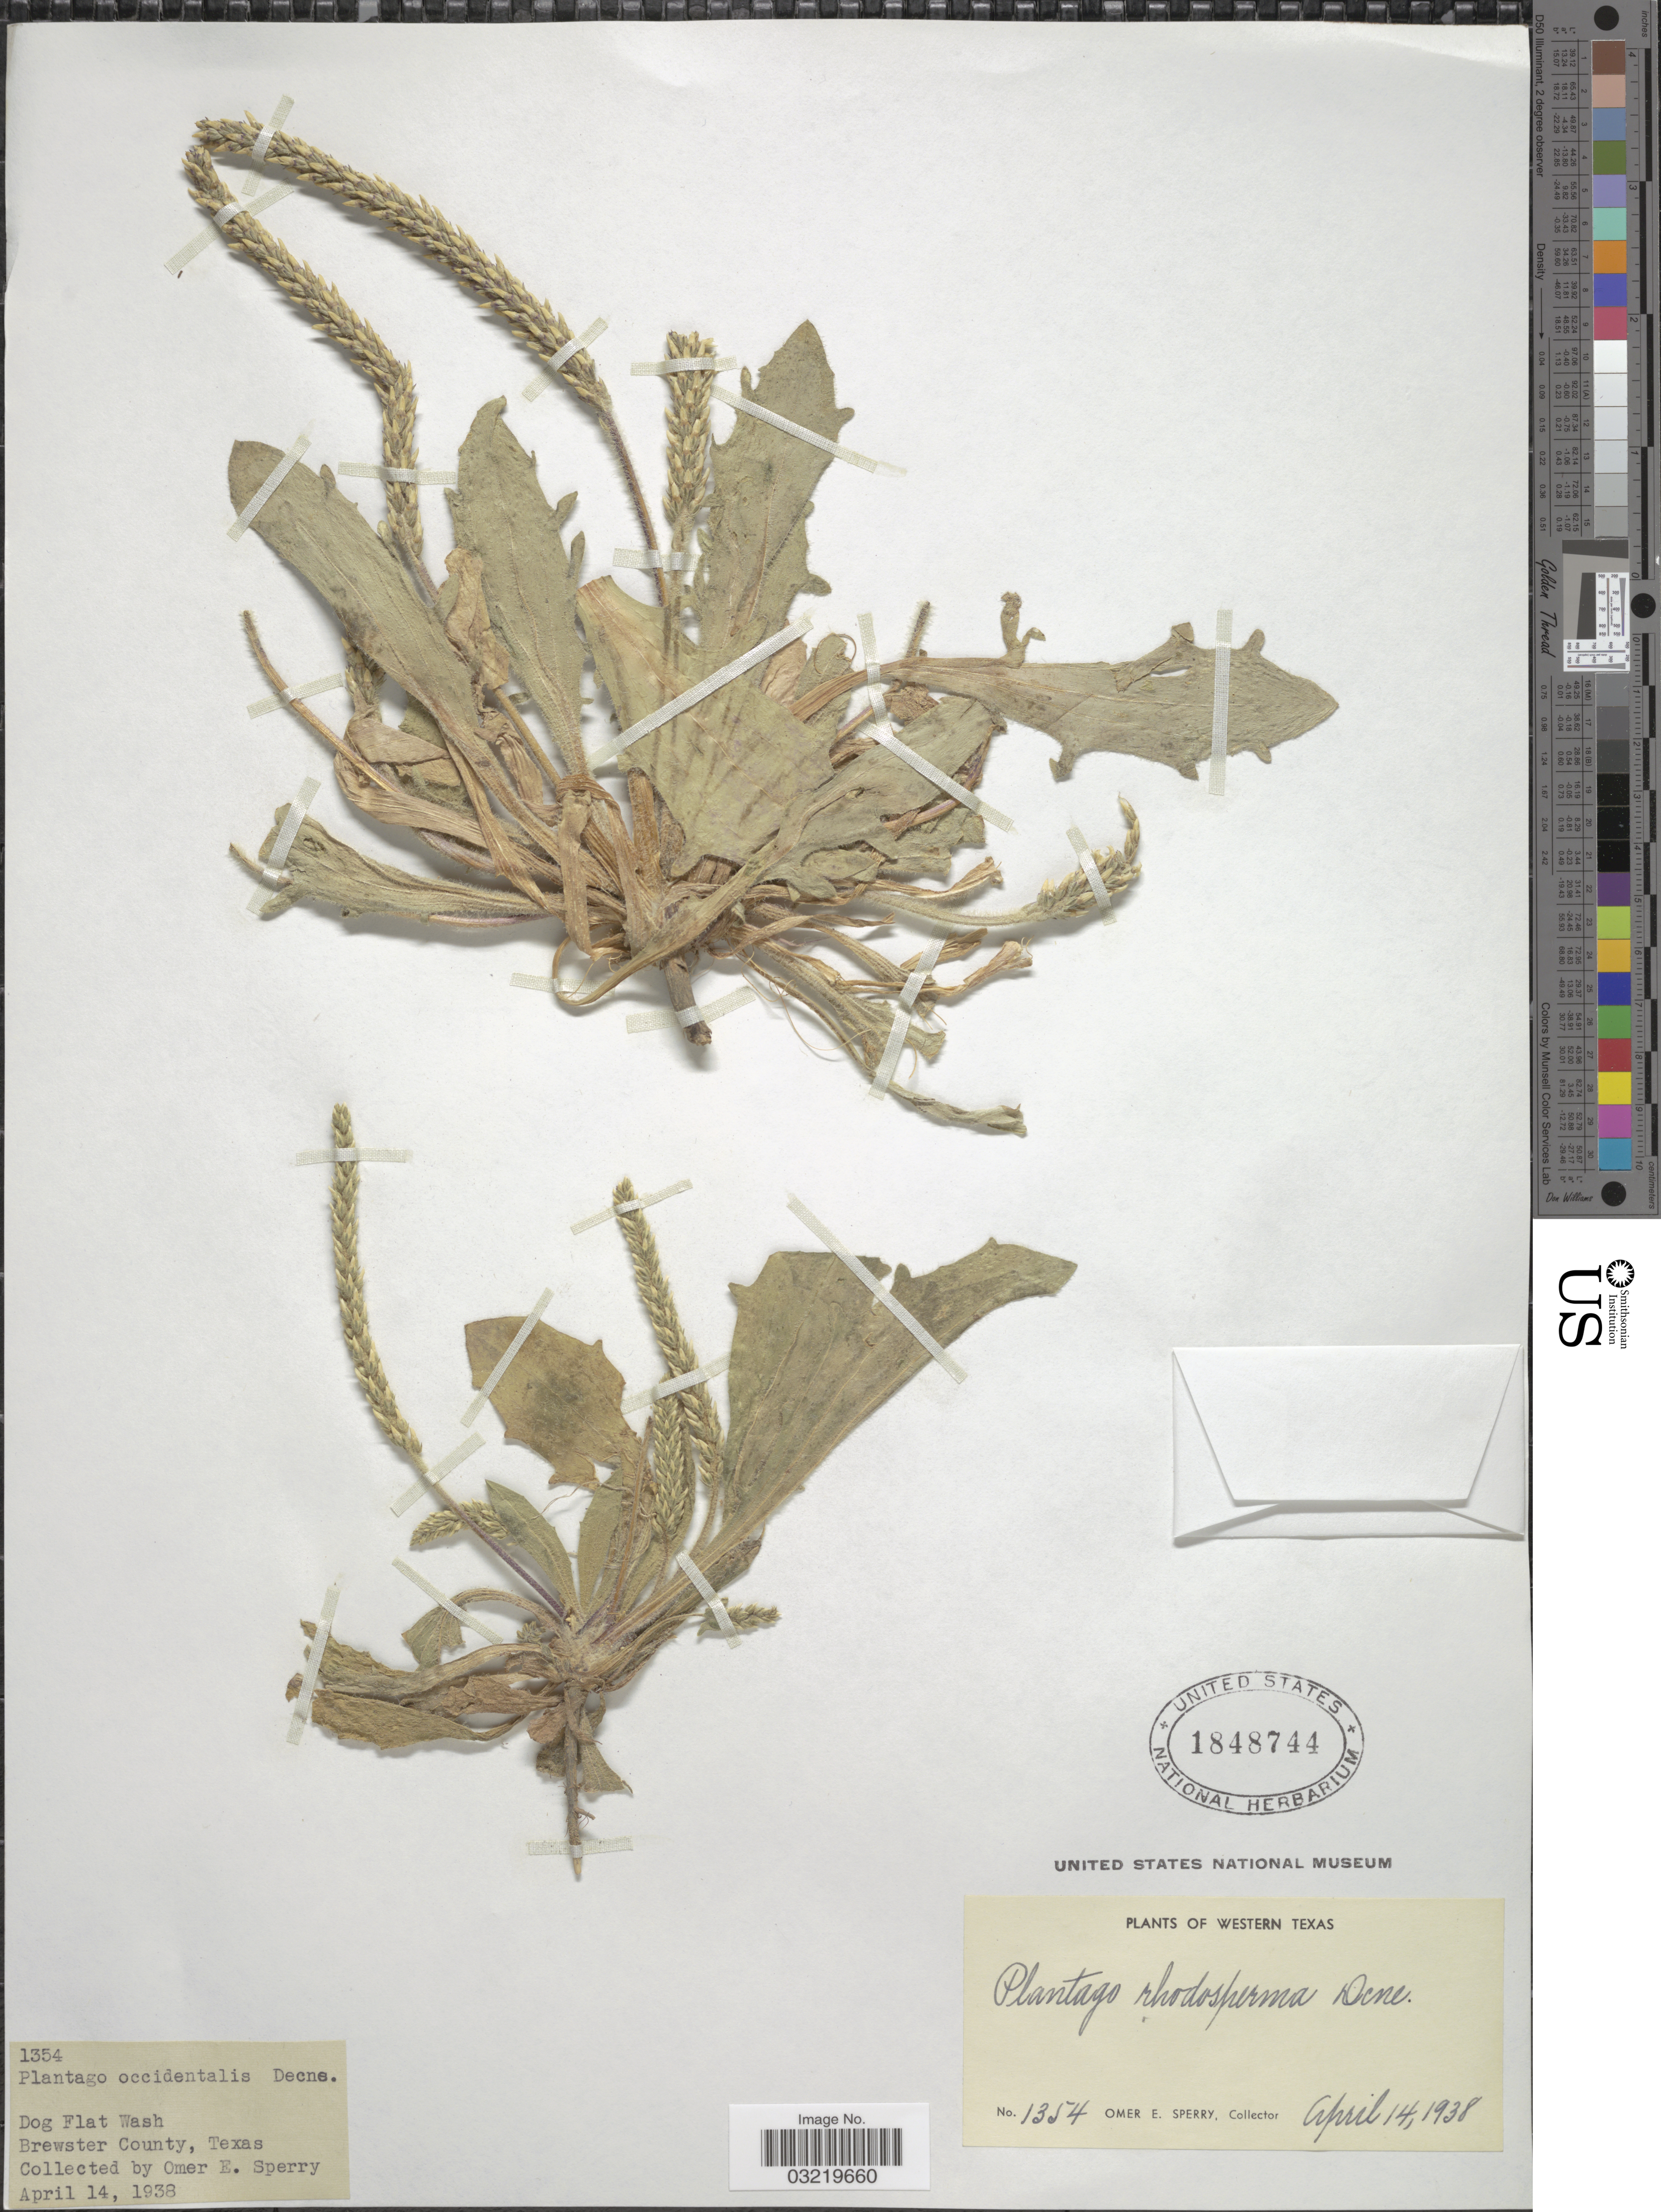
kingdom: Plantae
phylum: Tracheophyta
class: Magnoliopsida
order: Lamiales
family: Plantaginaceae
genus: Plantago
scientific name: Plantago rhodosperma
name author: Decne.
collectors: O. E. Sperry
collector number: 1354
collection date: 1938-04-14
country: United States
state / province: Texas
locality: Western Texas. Dog Flat Wash. Brewster County.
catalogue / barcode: US 1848744